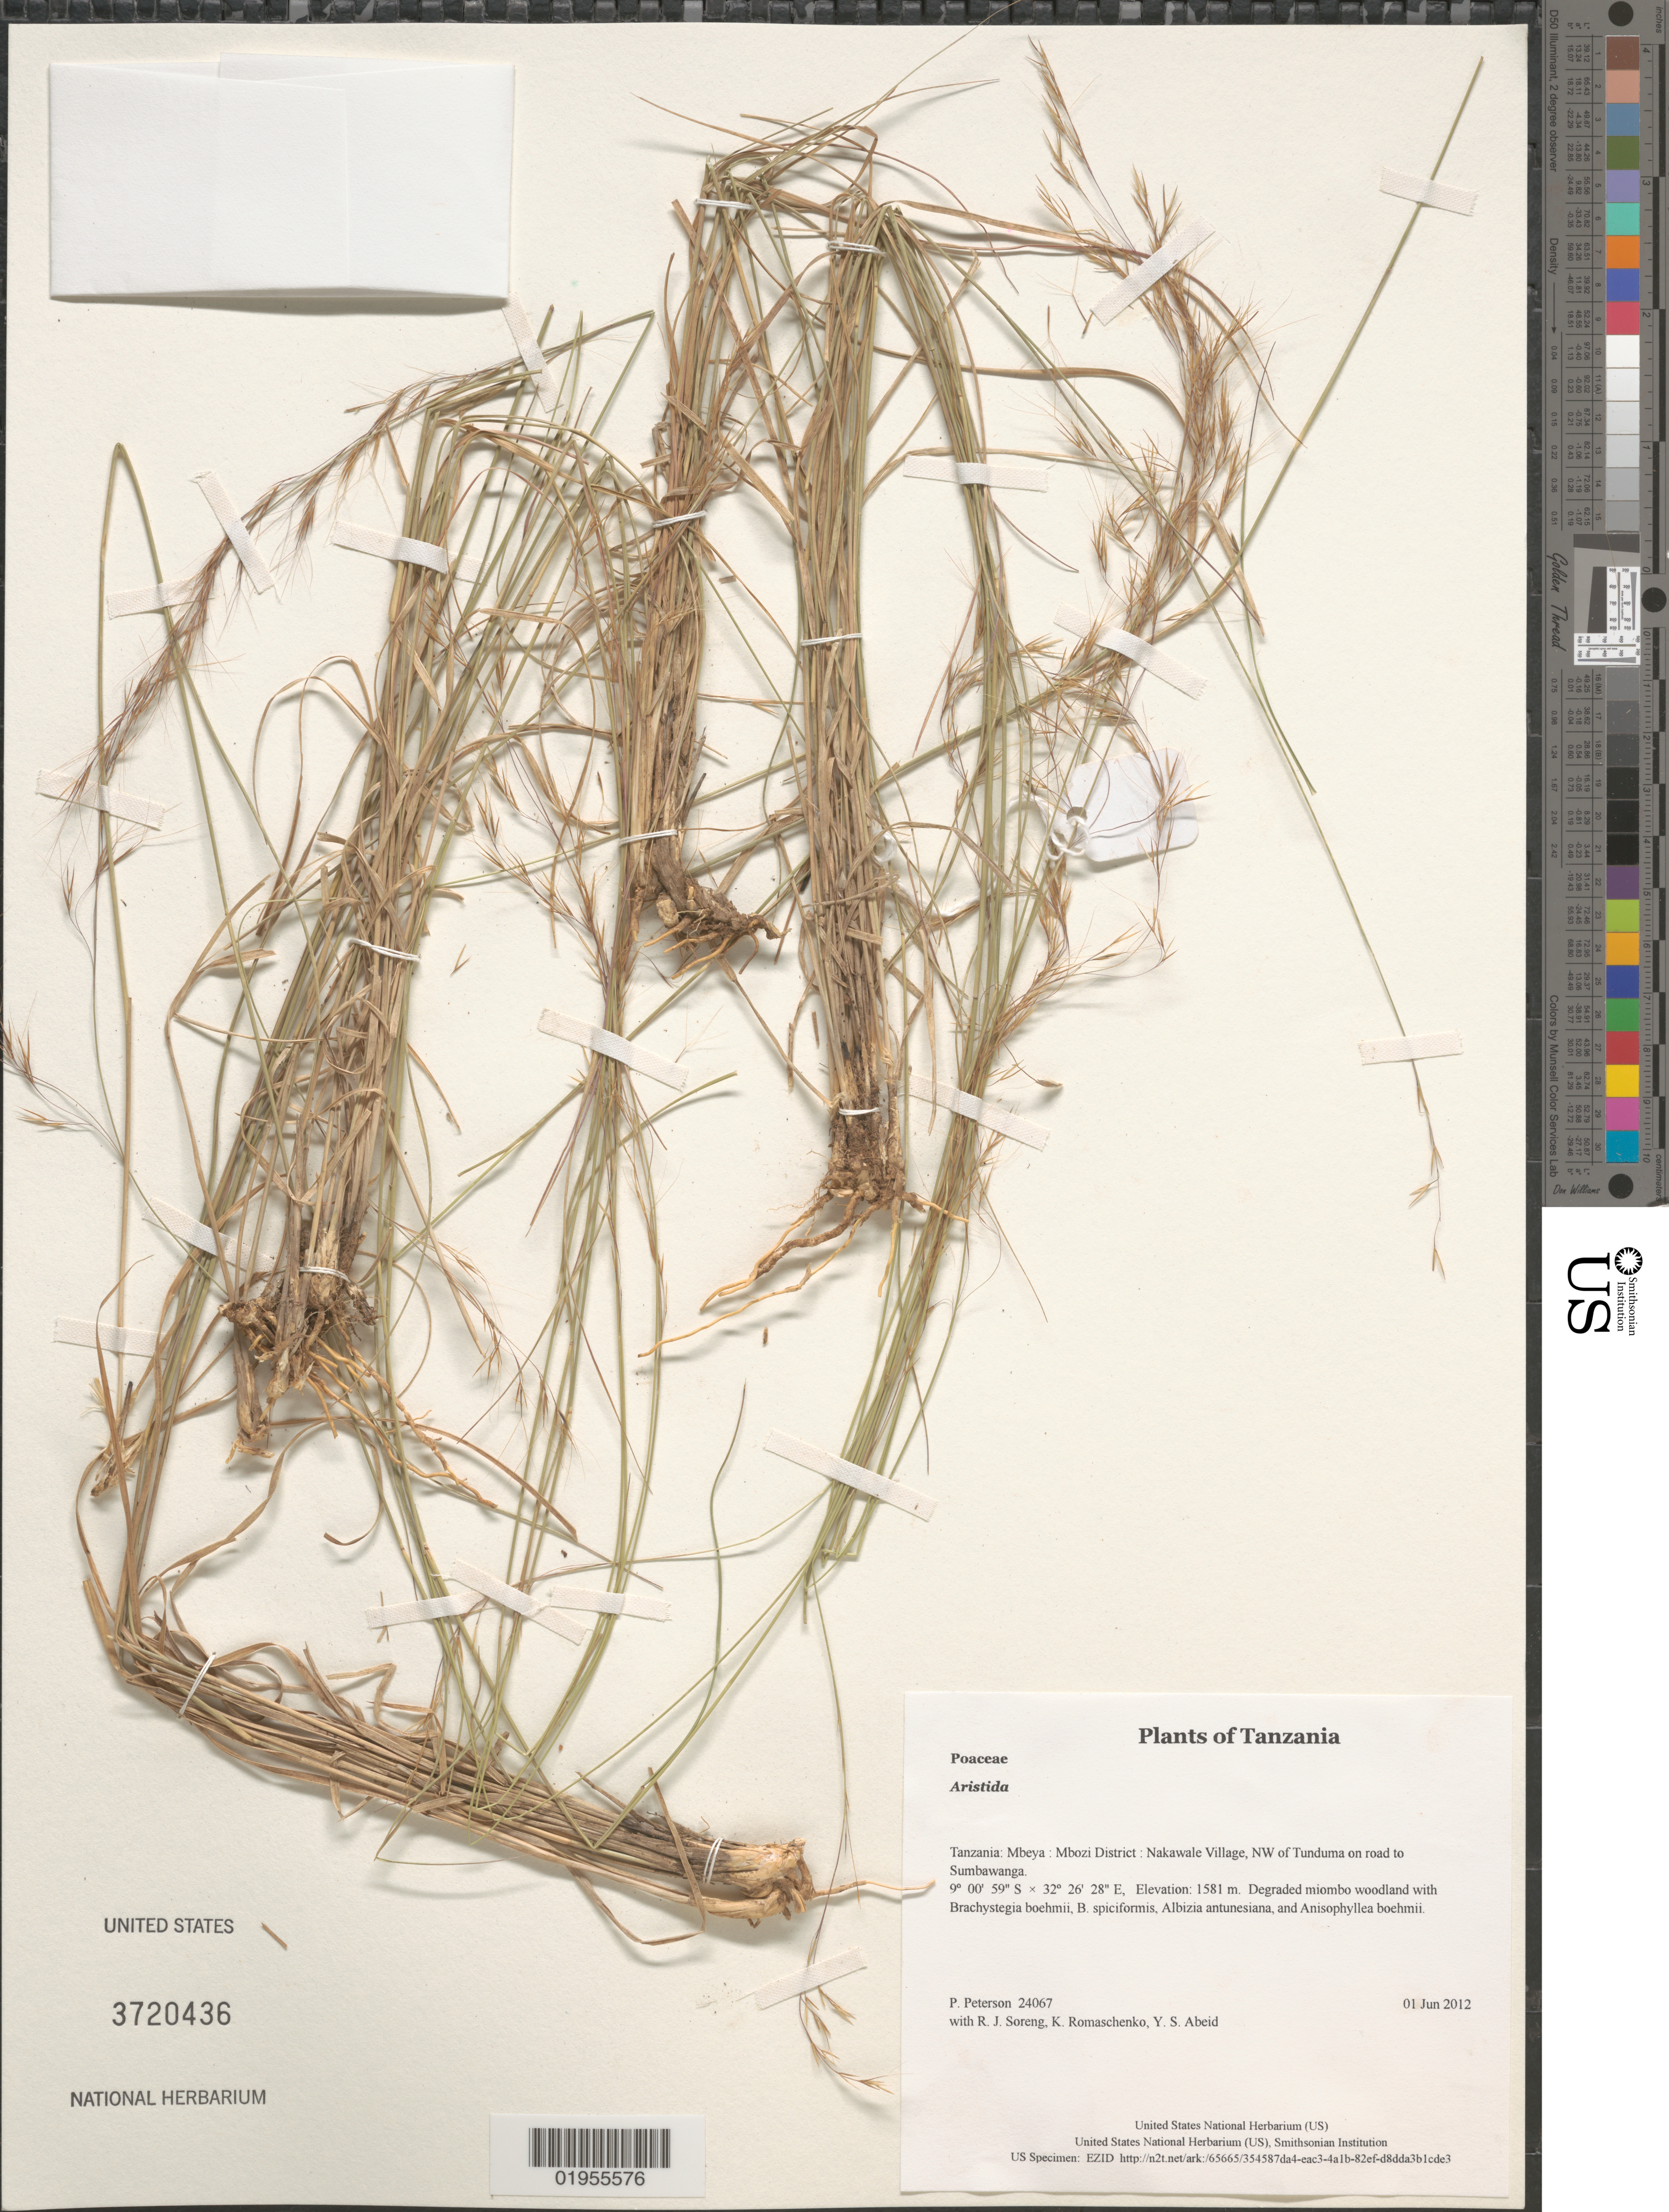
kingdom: Plantae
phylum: Tracheophyta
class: Liliopsida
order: Poales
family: Poaceae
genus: Aristida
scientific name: Aristida sp.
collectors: P. M. Peterson, R. J. Soreng, K. Romaschenko & Y. Abeid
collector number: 24067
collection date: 2012-06-01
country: Tanzania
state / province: Mbeya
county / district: Mbozi District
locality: Nakawale Village, NW of Tunduma on road to Sumbawanga.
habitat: Degraded miombo woodland with Brachystegia boehmii, B. spiciformis, Albizia antunesiana, and Anisophyllea boehmii.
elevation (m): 1581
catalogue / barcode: US 3720436